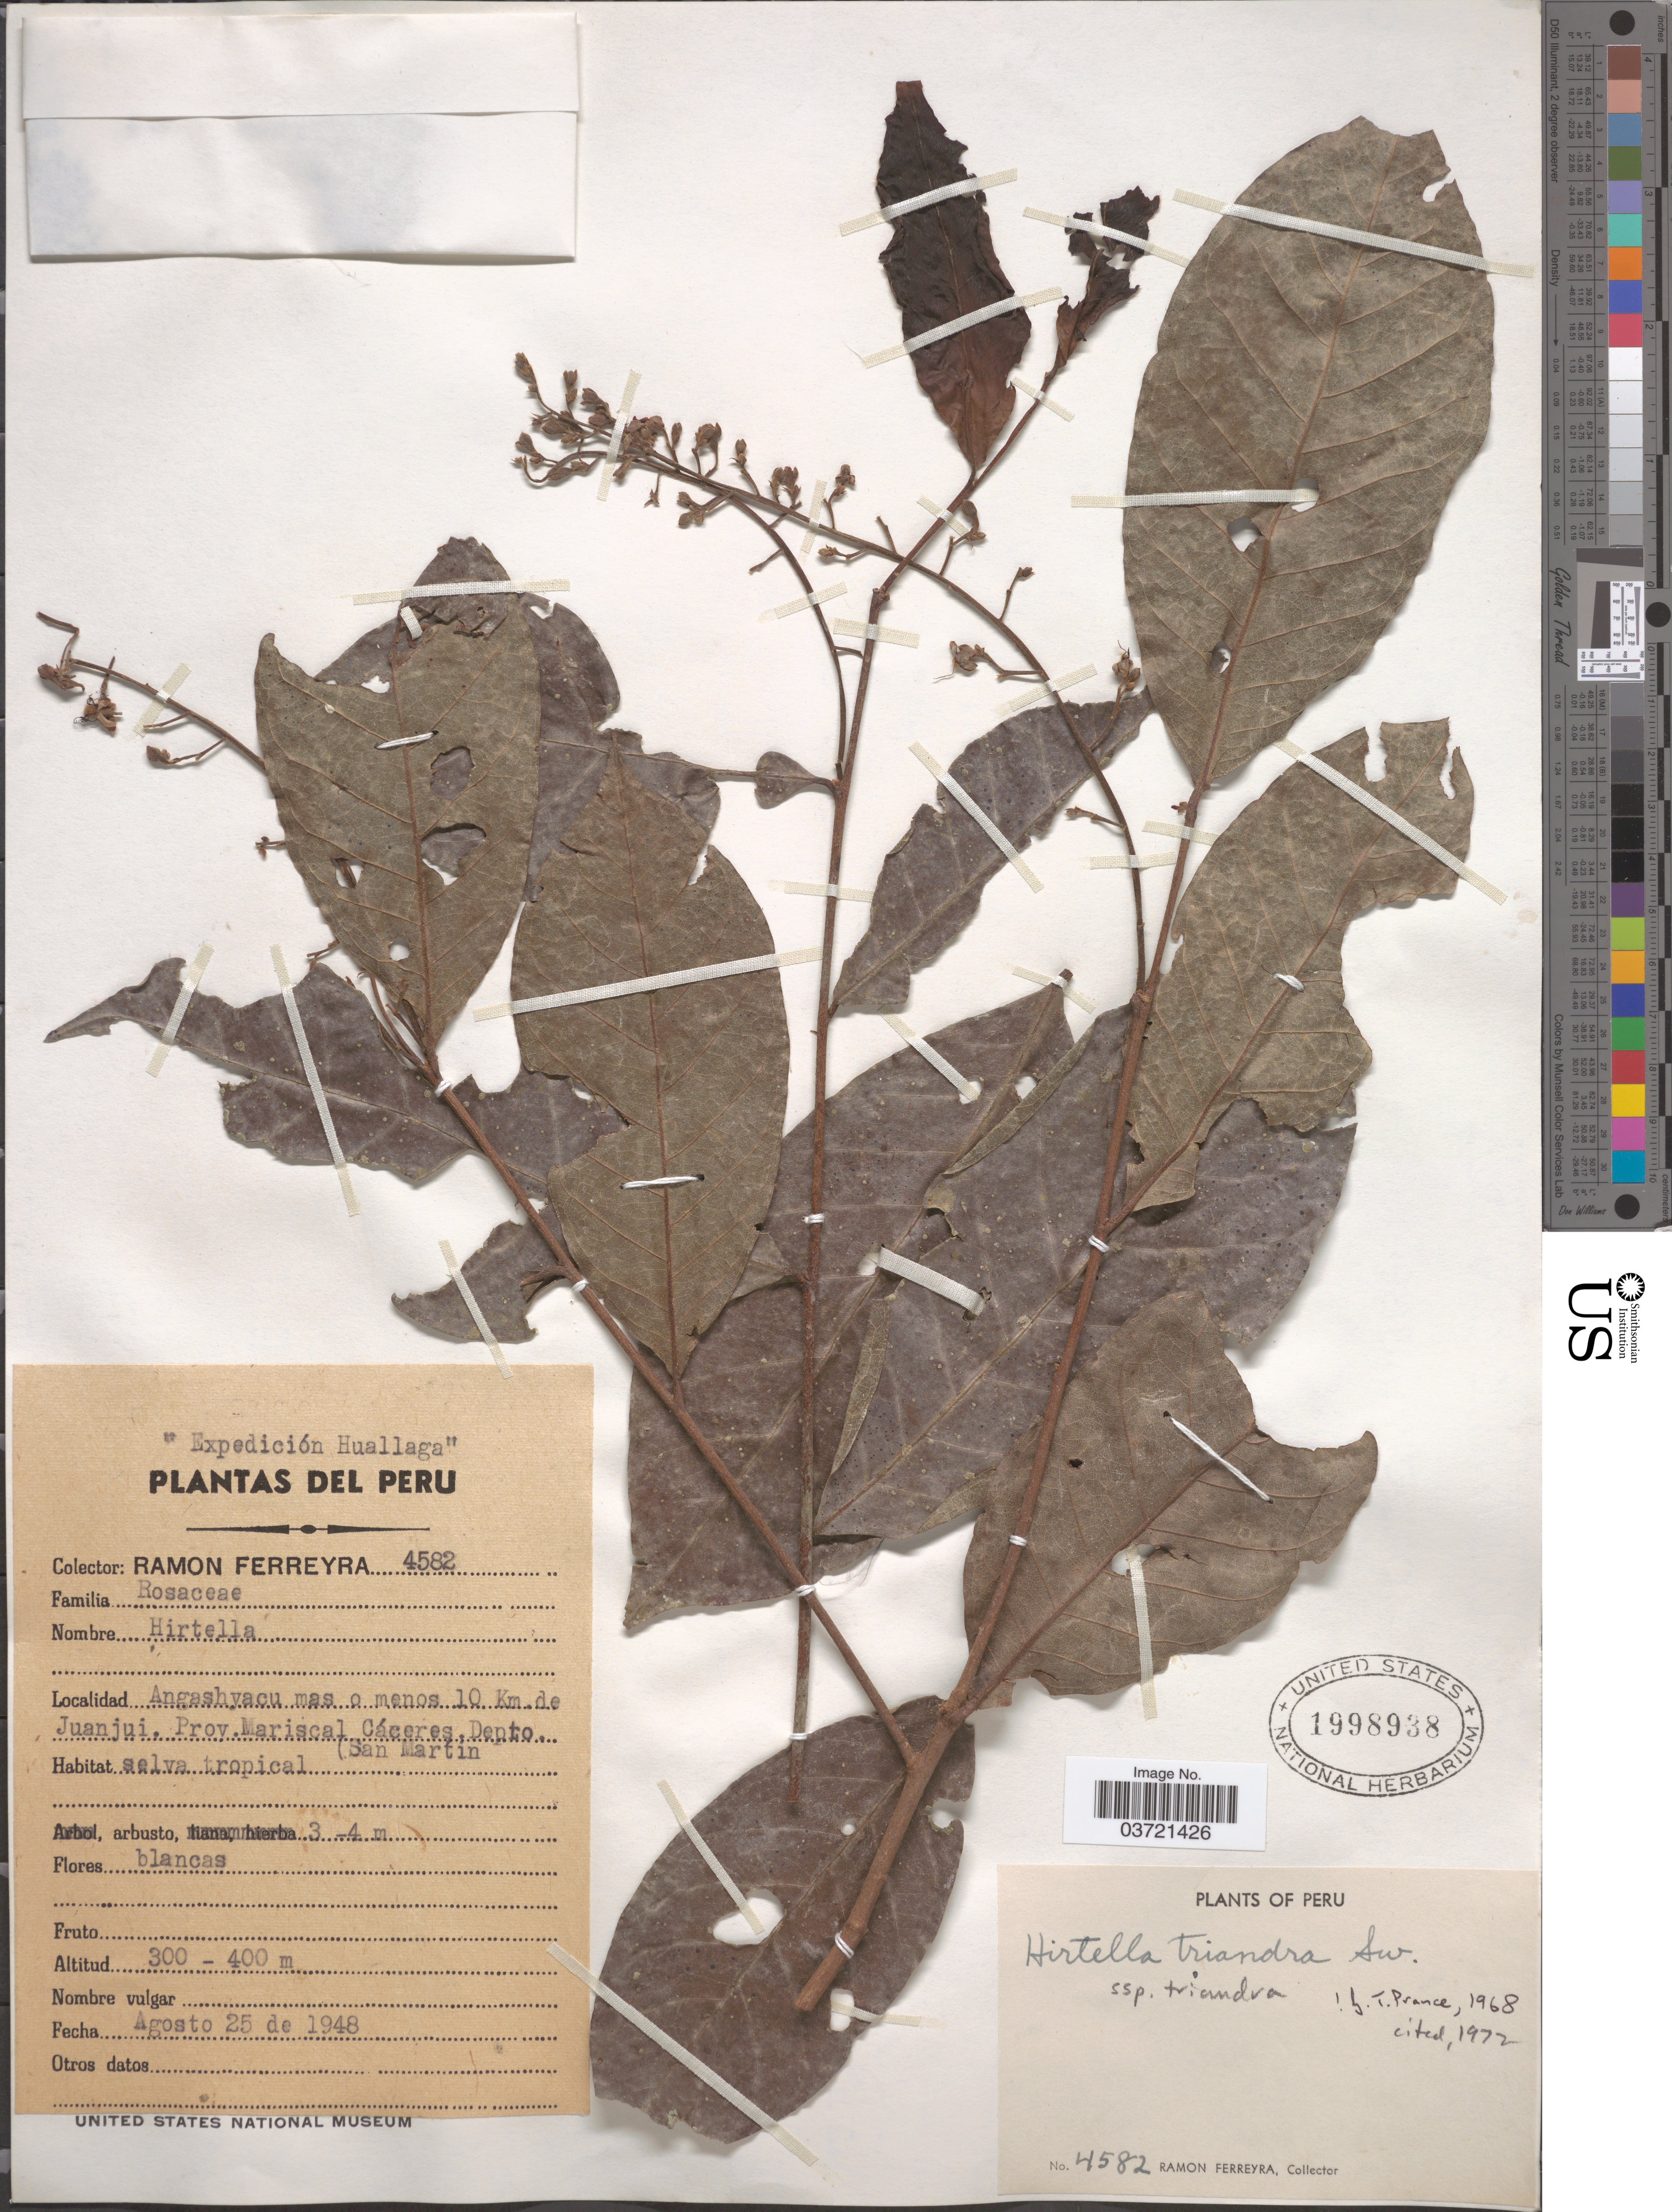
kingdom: Plantae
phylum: Tracheophyta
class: Magnoliopsida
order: Malpighiales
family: Chrysobalanaceae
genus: Hirtella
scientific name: Hirtella triandra subsp. triandra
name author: Sw.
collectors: R. A. Ferreyra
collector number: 4582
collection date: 1948-08-25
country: Peru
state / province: San Martín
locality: Angashyacu mas o menos 10 Km. de Juanjui, Prov. Mariscal Cáceres, Depto. San Martin.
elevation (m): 300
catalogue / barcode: US 1998938